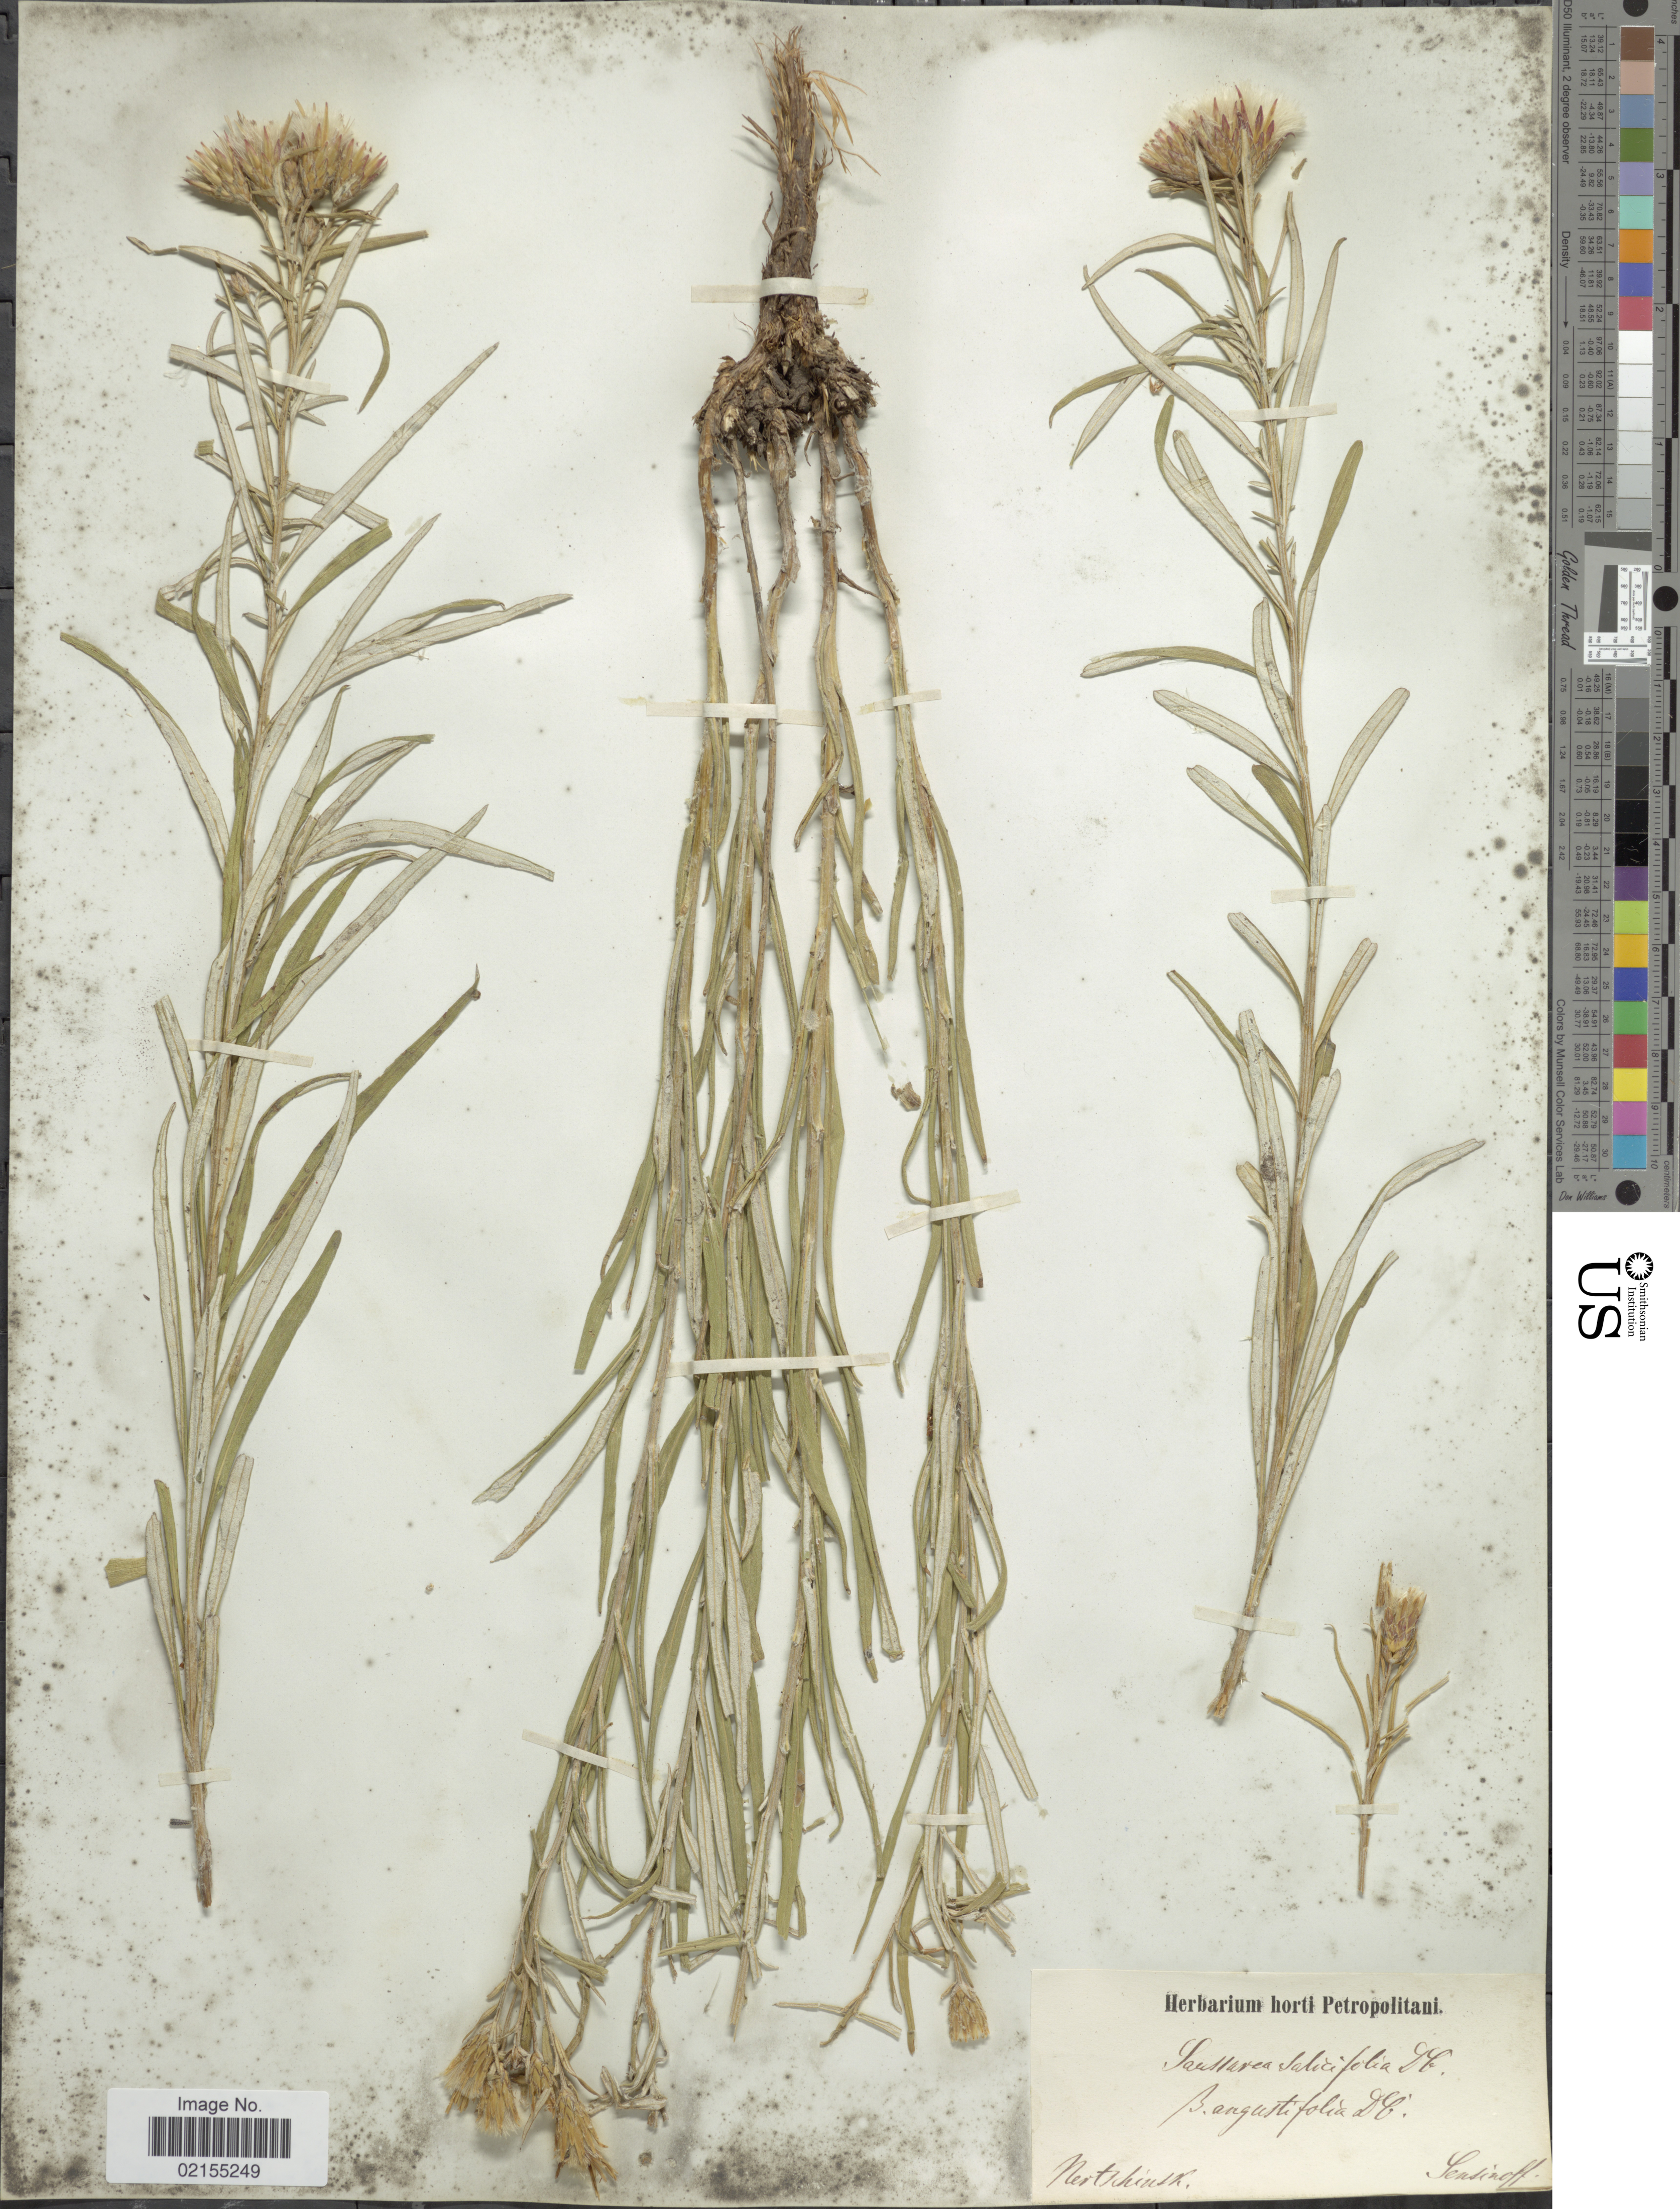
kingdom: Plantae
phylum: Tracheophyta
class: Magnoliopsida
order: Asterales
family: Asteraceae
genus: Saussurea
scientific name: Saussurea salicifolia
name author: (L.) DC.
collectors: Sensinoff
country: Russian Federation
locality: Nerchinsk